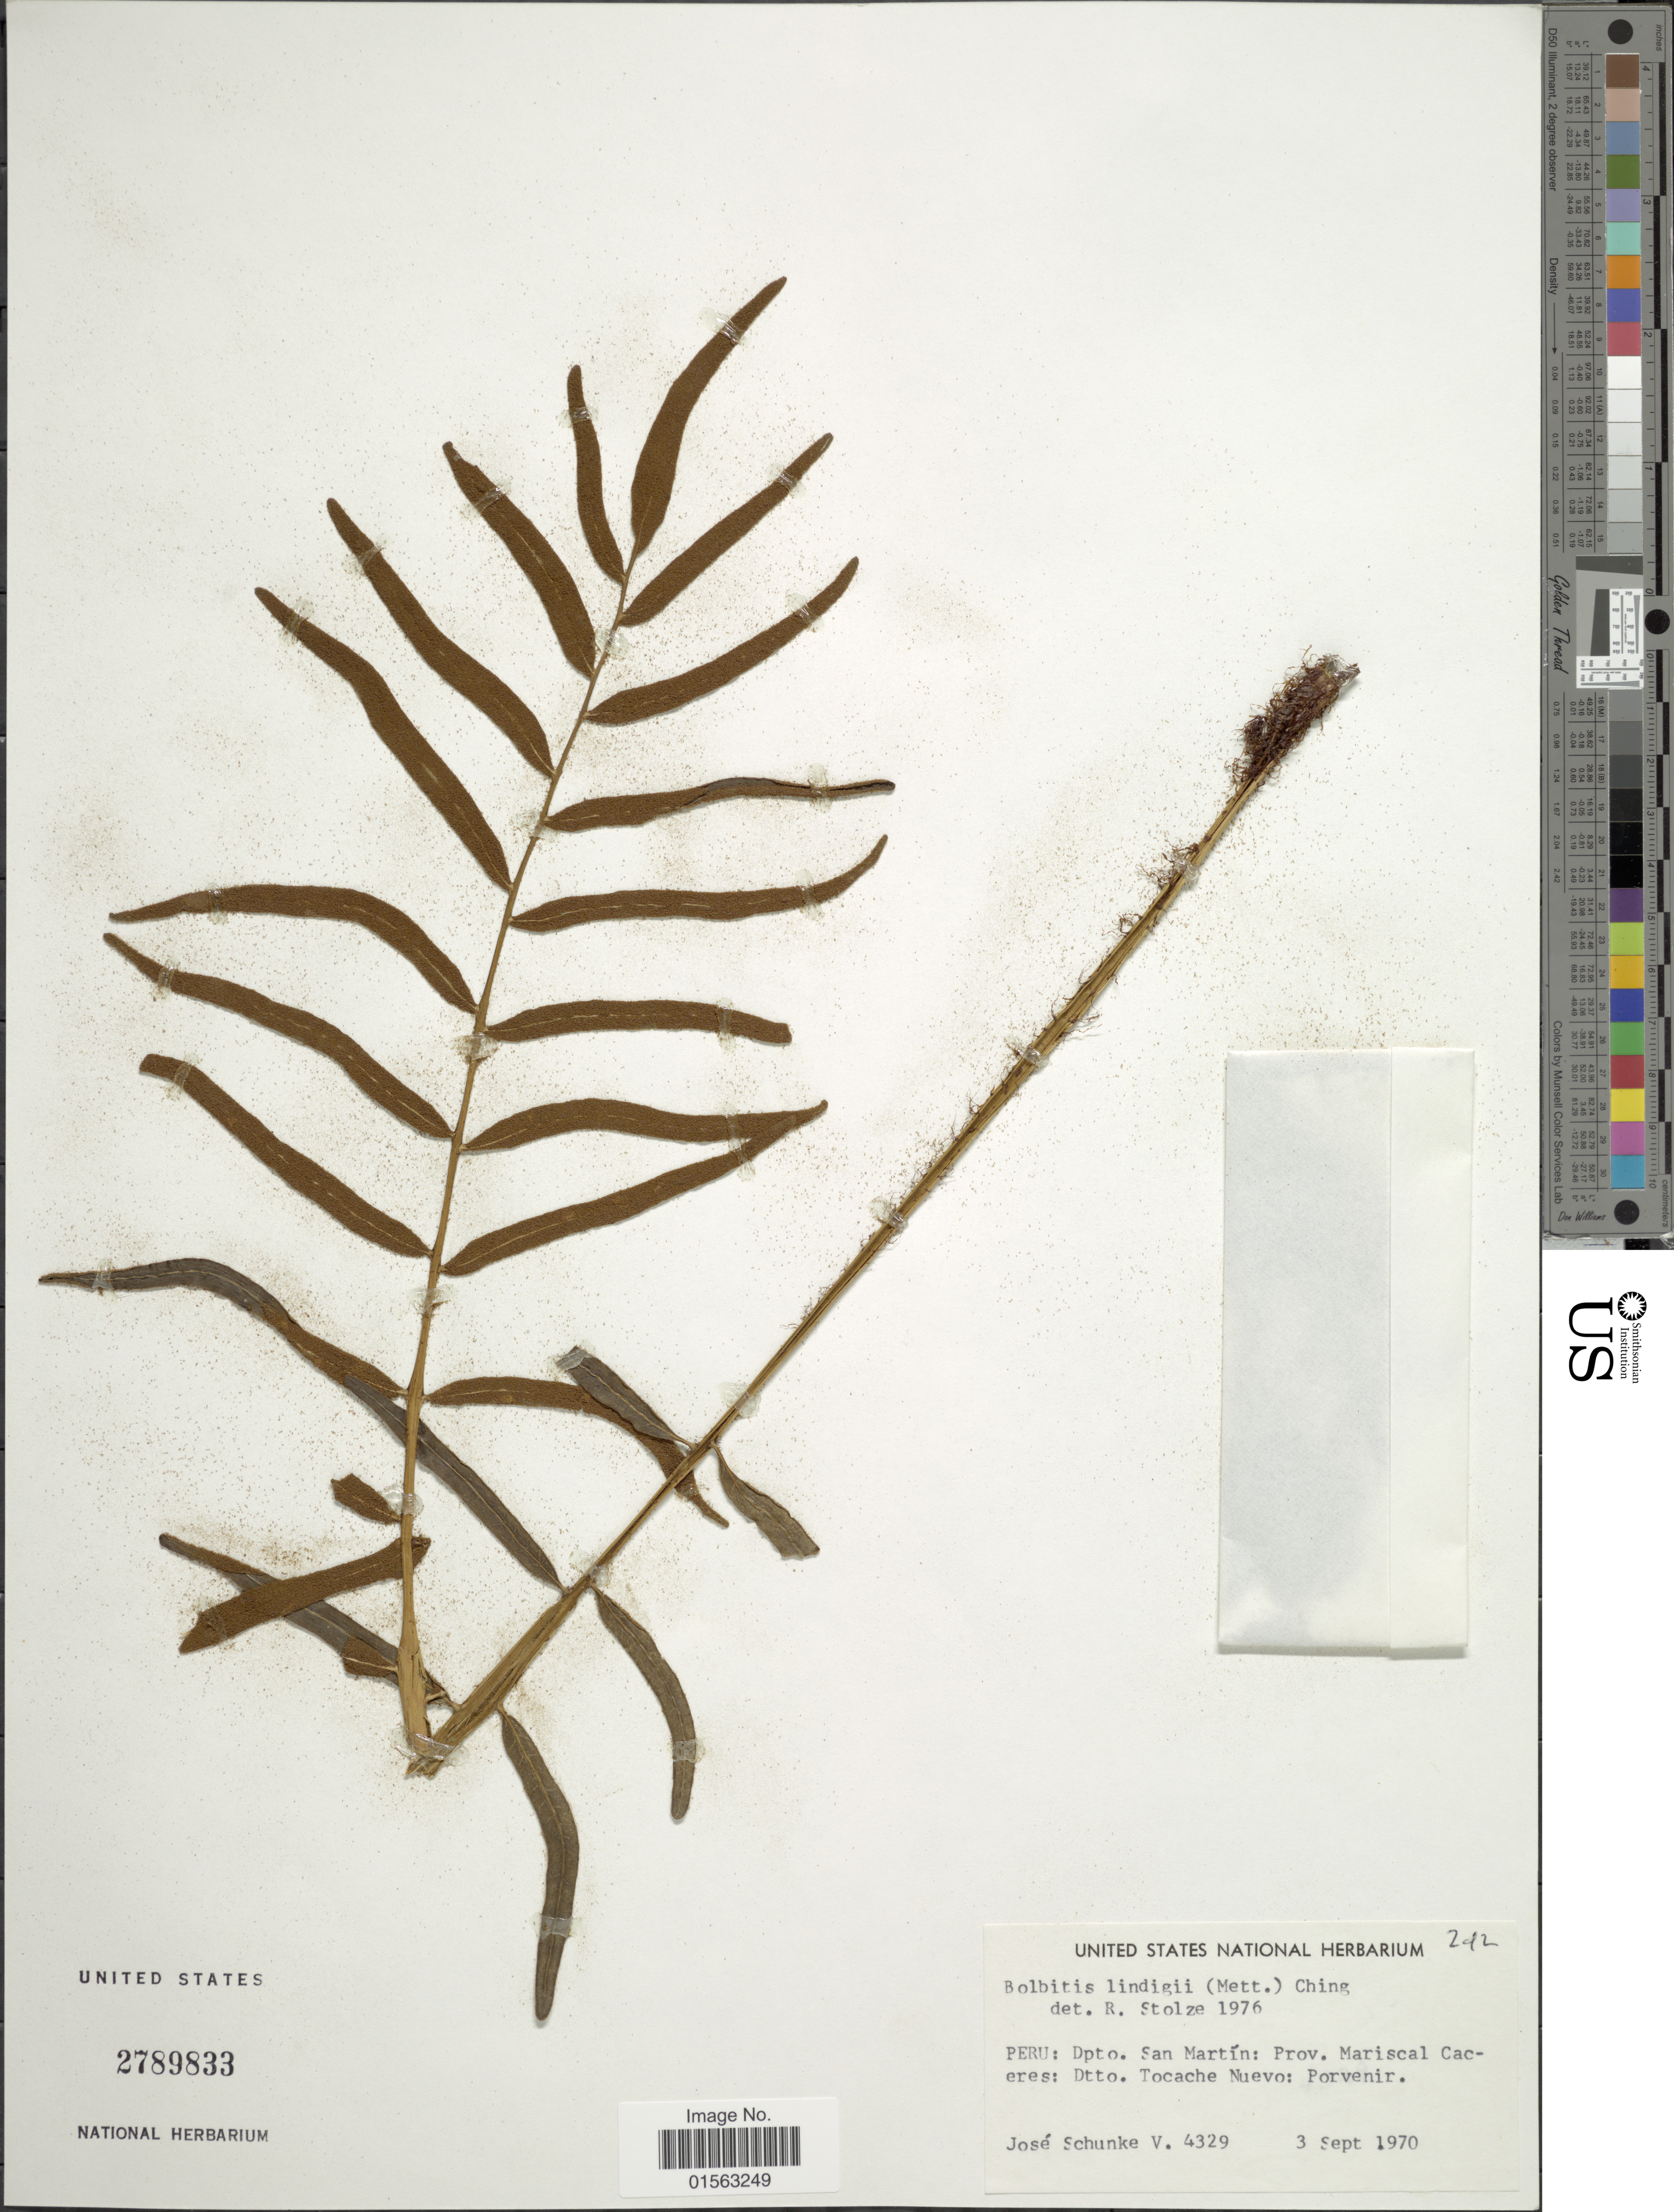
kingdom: Plantae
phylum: Tracheophyta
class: Polypodiopsida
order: Polypodiales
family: Dryopteridaceae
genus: Mickelia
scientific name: Mickelia lindigii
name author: (Mett.) R.C. Moran et al.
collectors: J. Schunke Vigo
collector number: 4329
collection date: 1970-09-03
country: Peru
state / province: San Martín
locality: Peru: Dpto. San Martín: Prov Mariscal Caceres: Dtto. Tocache Nuevo: Porvenir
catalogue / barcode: US 2789833